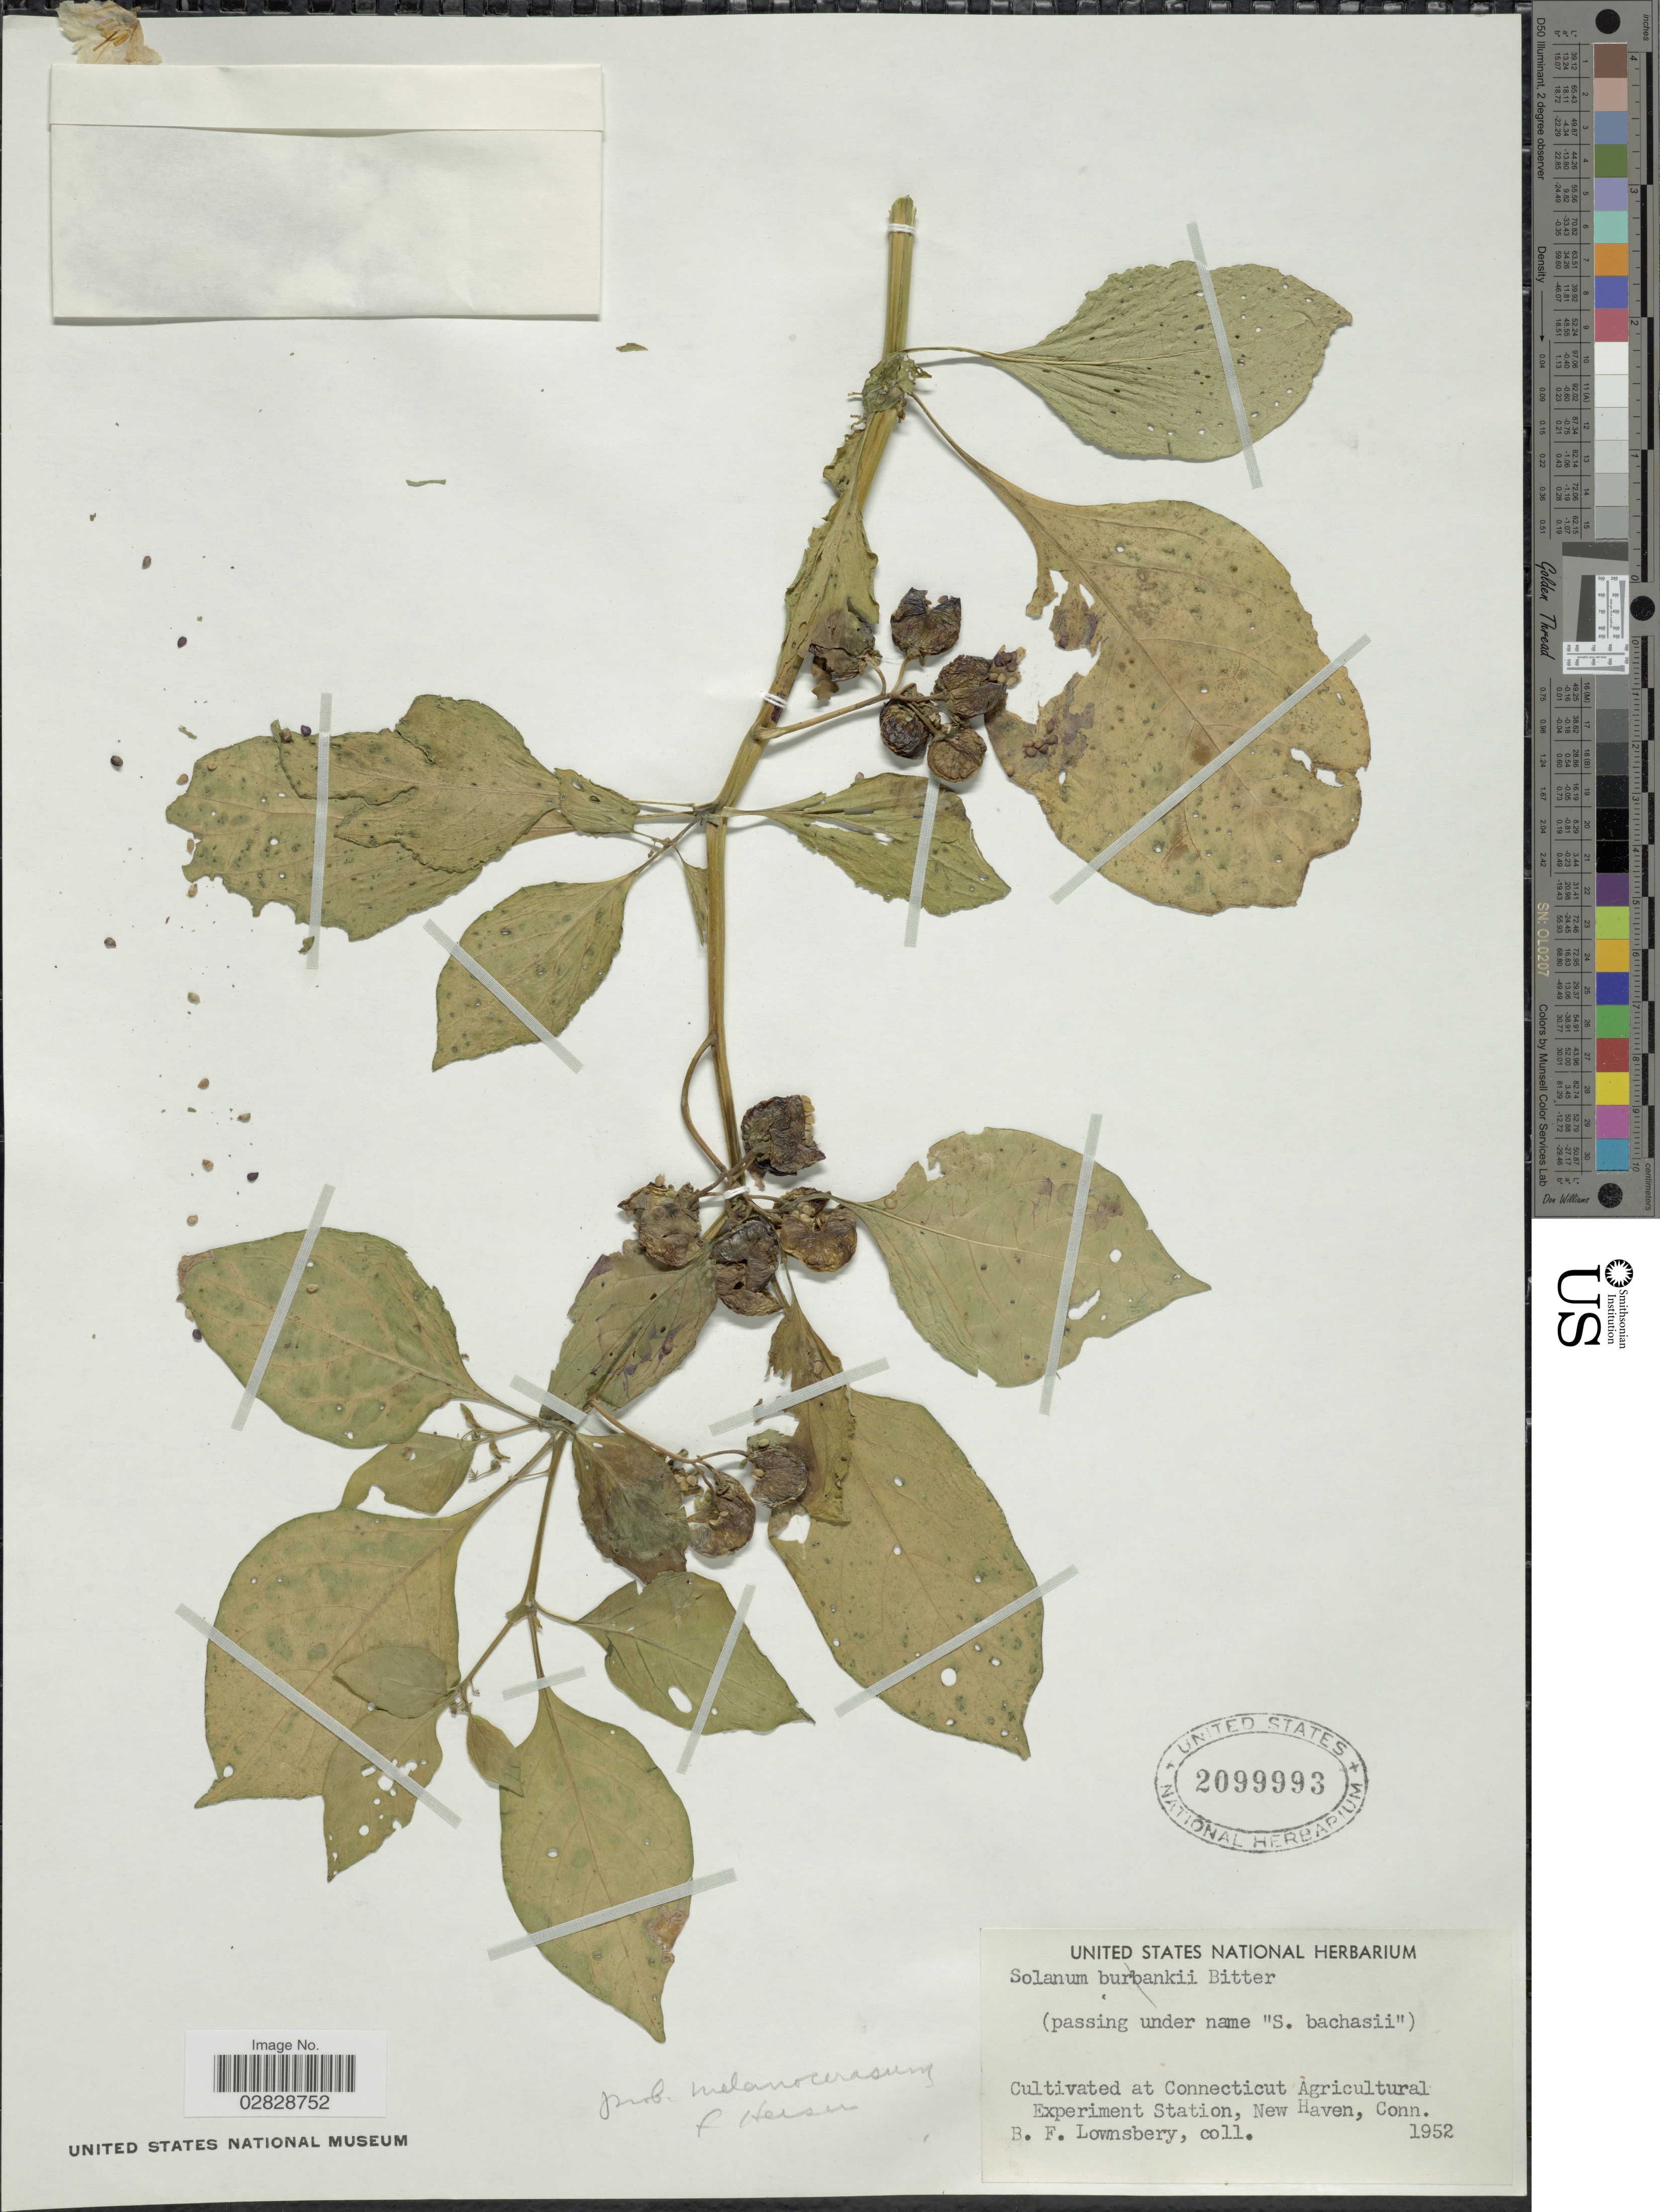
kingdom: Plantae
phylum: Tracheophyta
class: Magnoliopsida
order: Solanales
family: Solanaceae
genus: Solanum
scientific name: Solanum melanocerasum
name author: All.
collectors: B. Lownsbery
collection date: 1952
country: United States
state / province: Connecticut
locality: Cultivated on Connecticut Agricultural Experiment Station, New Haven.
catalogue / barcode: US 2099993